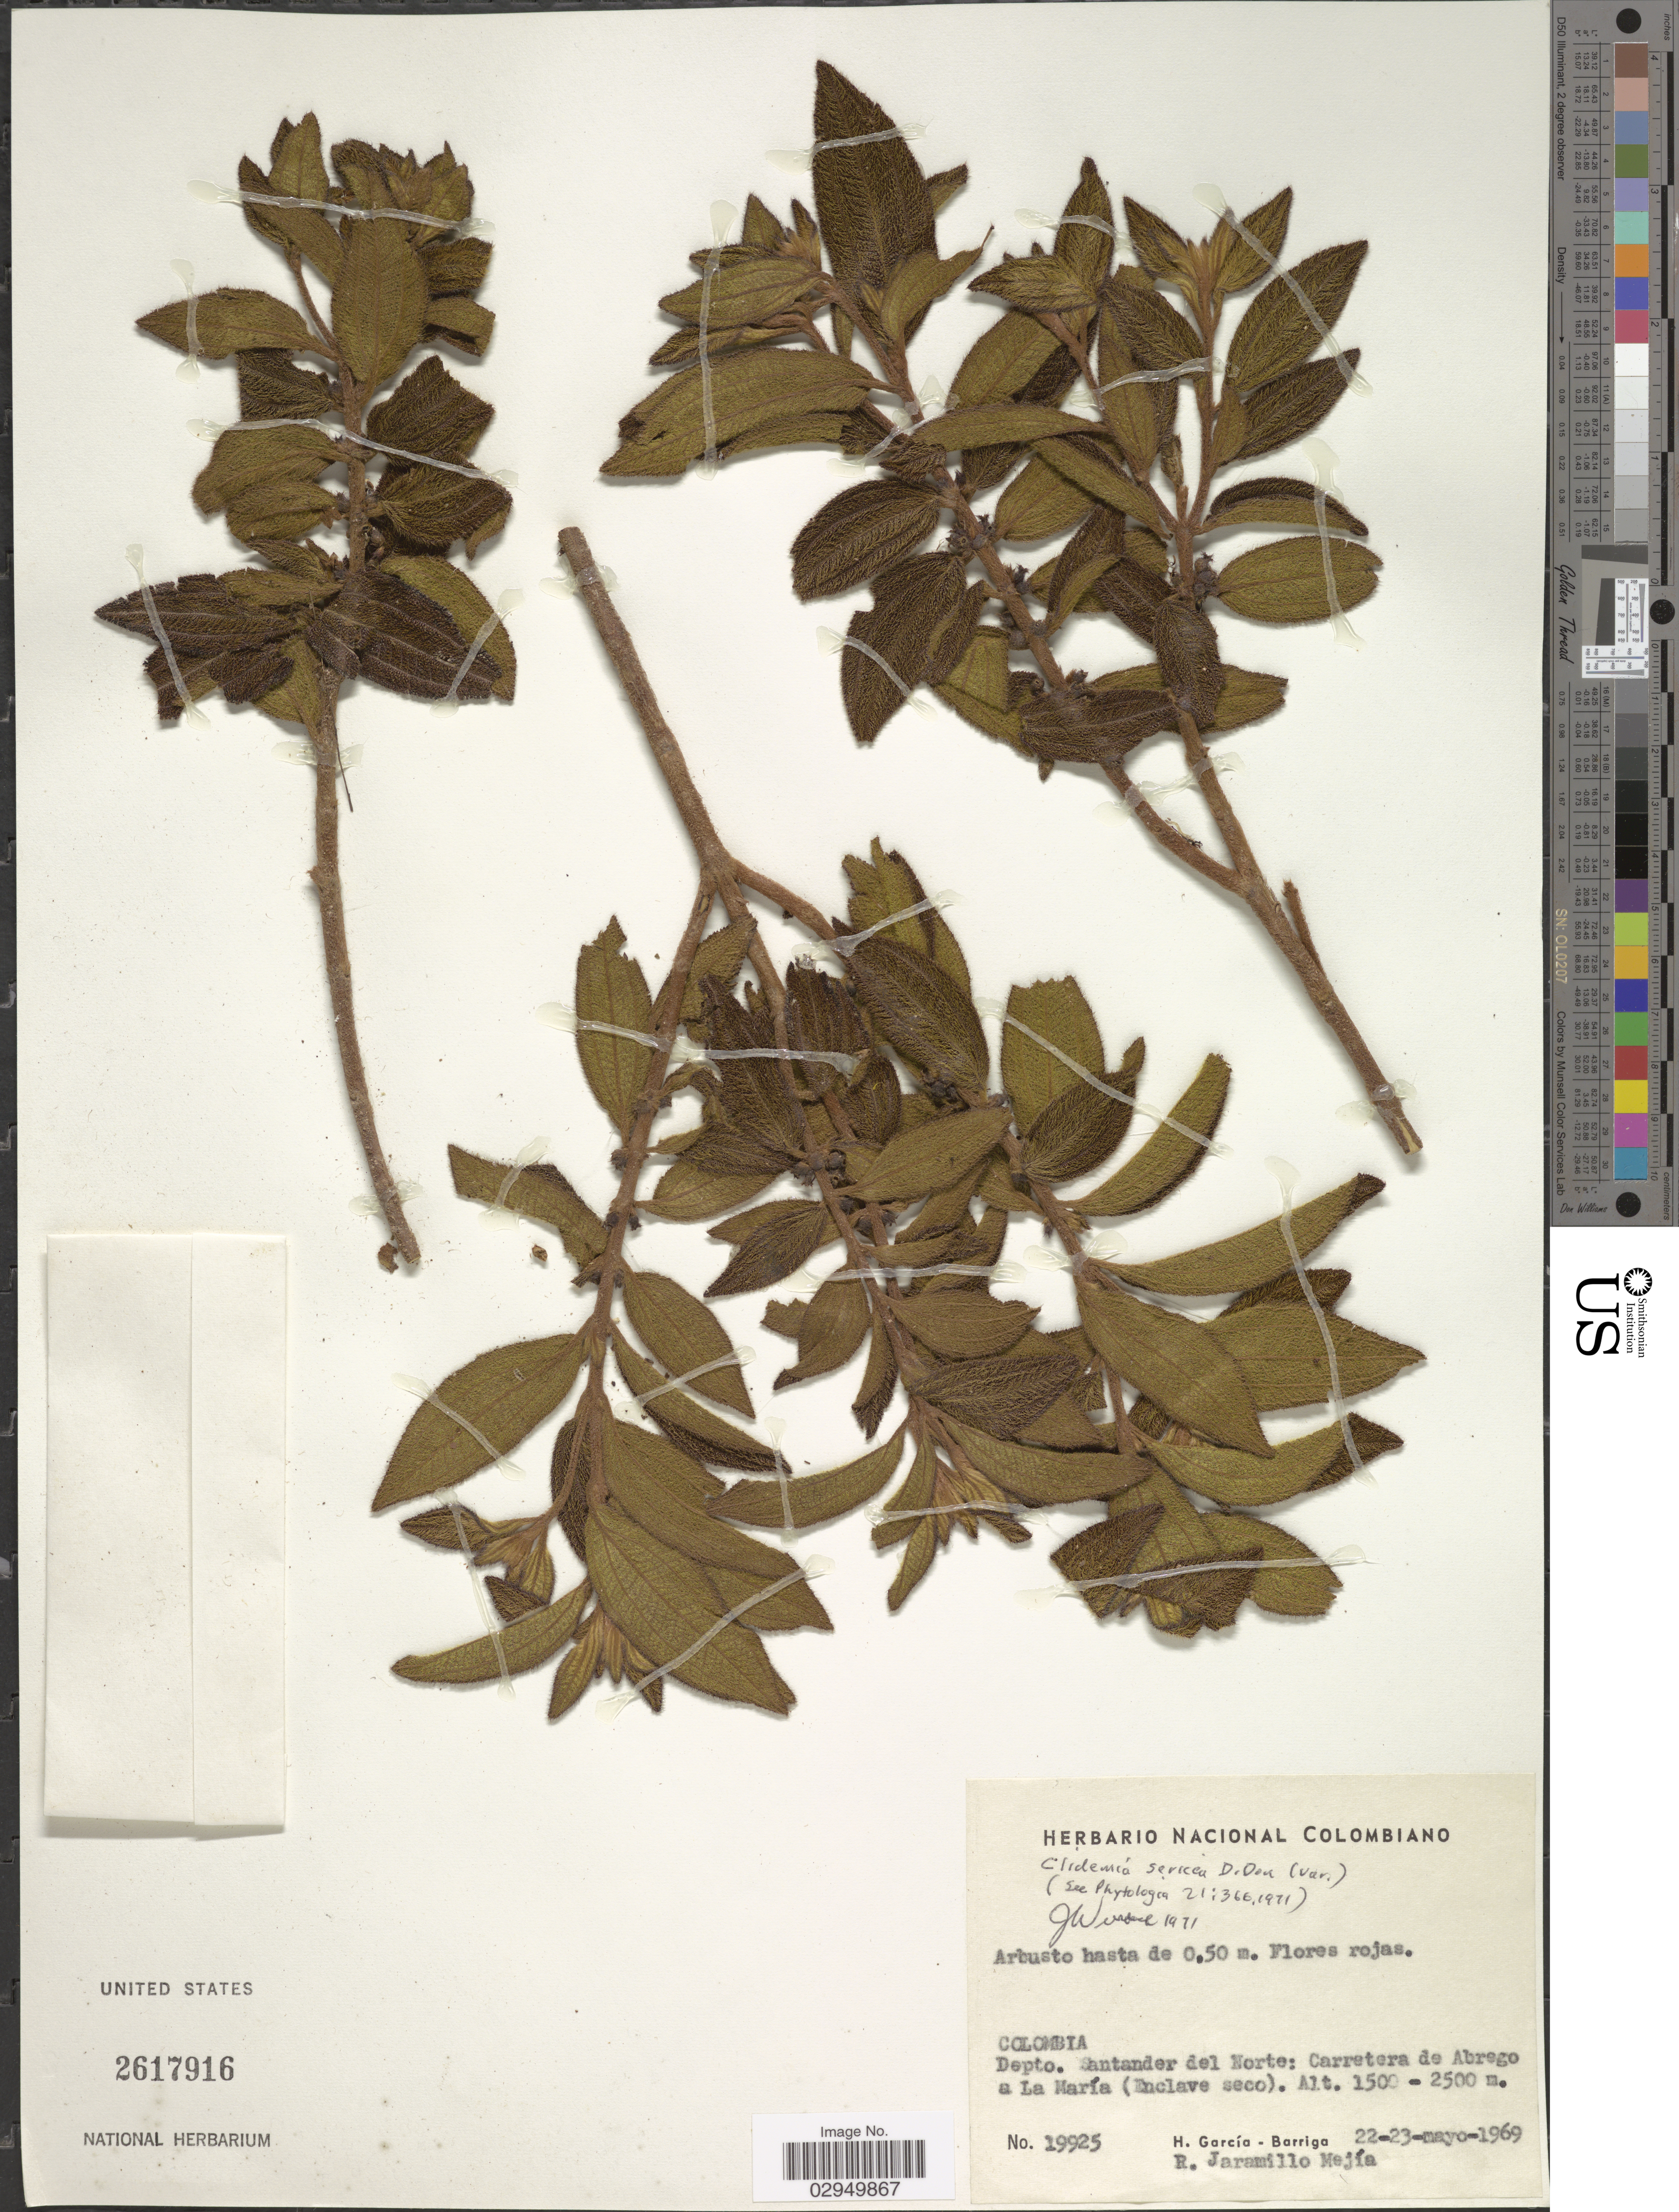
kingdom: Plantae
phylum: Tracheophyta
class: Magnoliopsida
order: Myrtales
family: Melastomataceae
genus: Clidemia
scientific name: Clidemia sericea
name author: D. Don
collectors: H. García Barriga & R. Jaramillo M.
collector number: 19925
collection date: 1969-05-22/1969-05-23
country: Colombia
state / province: Norte de Santander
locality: Depto. Santander del Norte: Carretera de Abrego a la María (Enclave seco).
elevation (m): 1500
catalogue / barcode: US 2617916